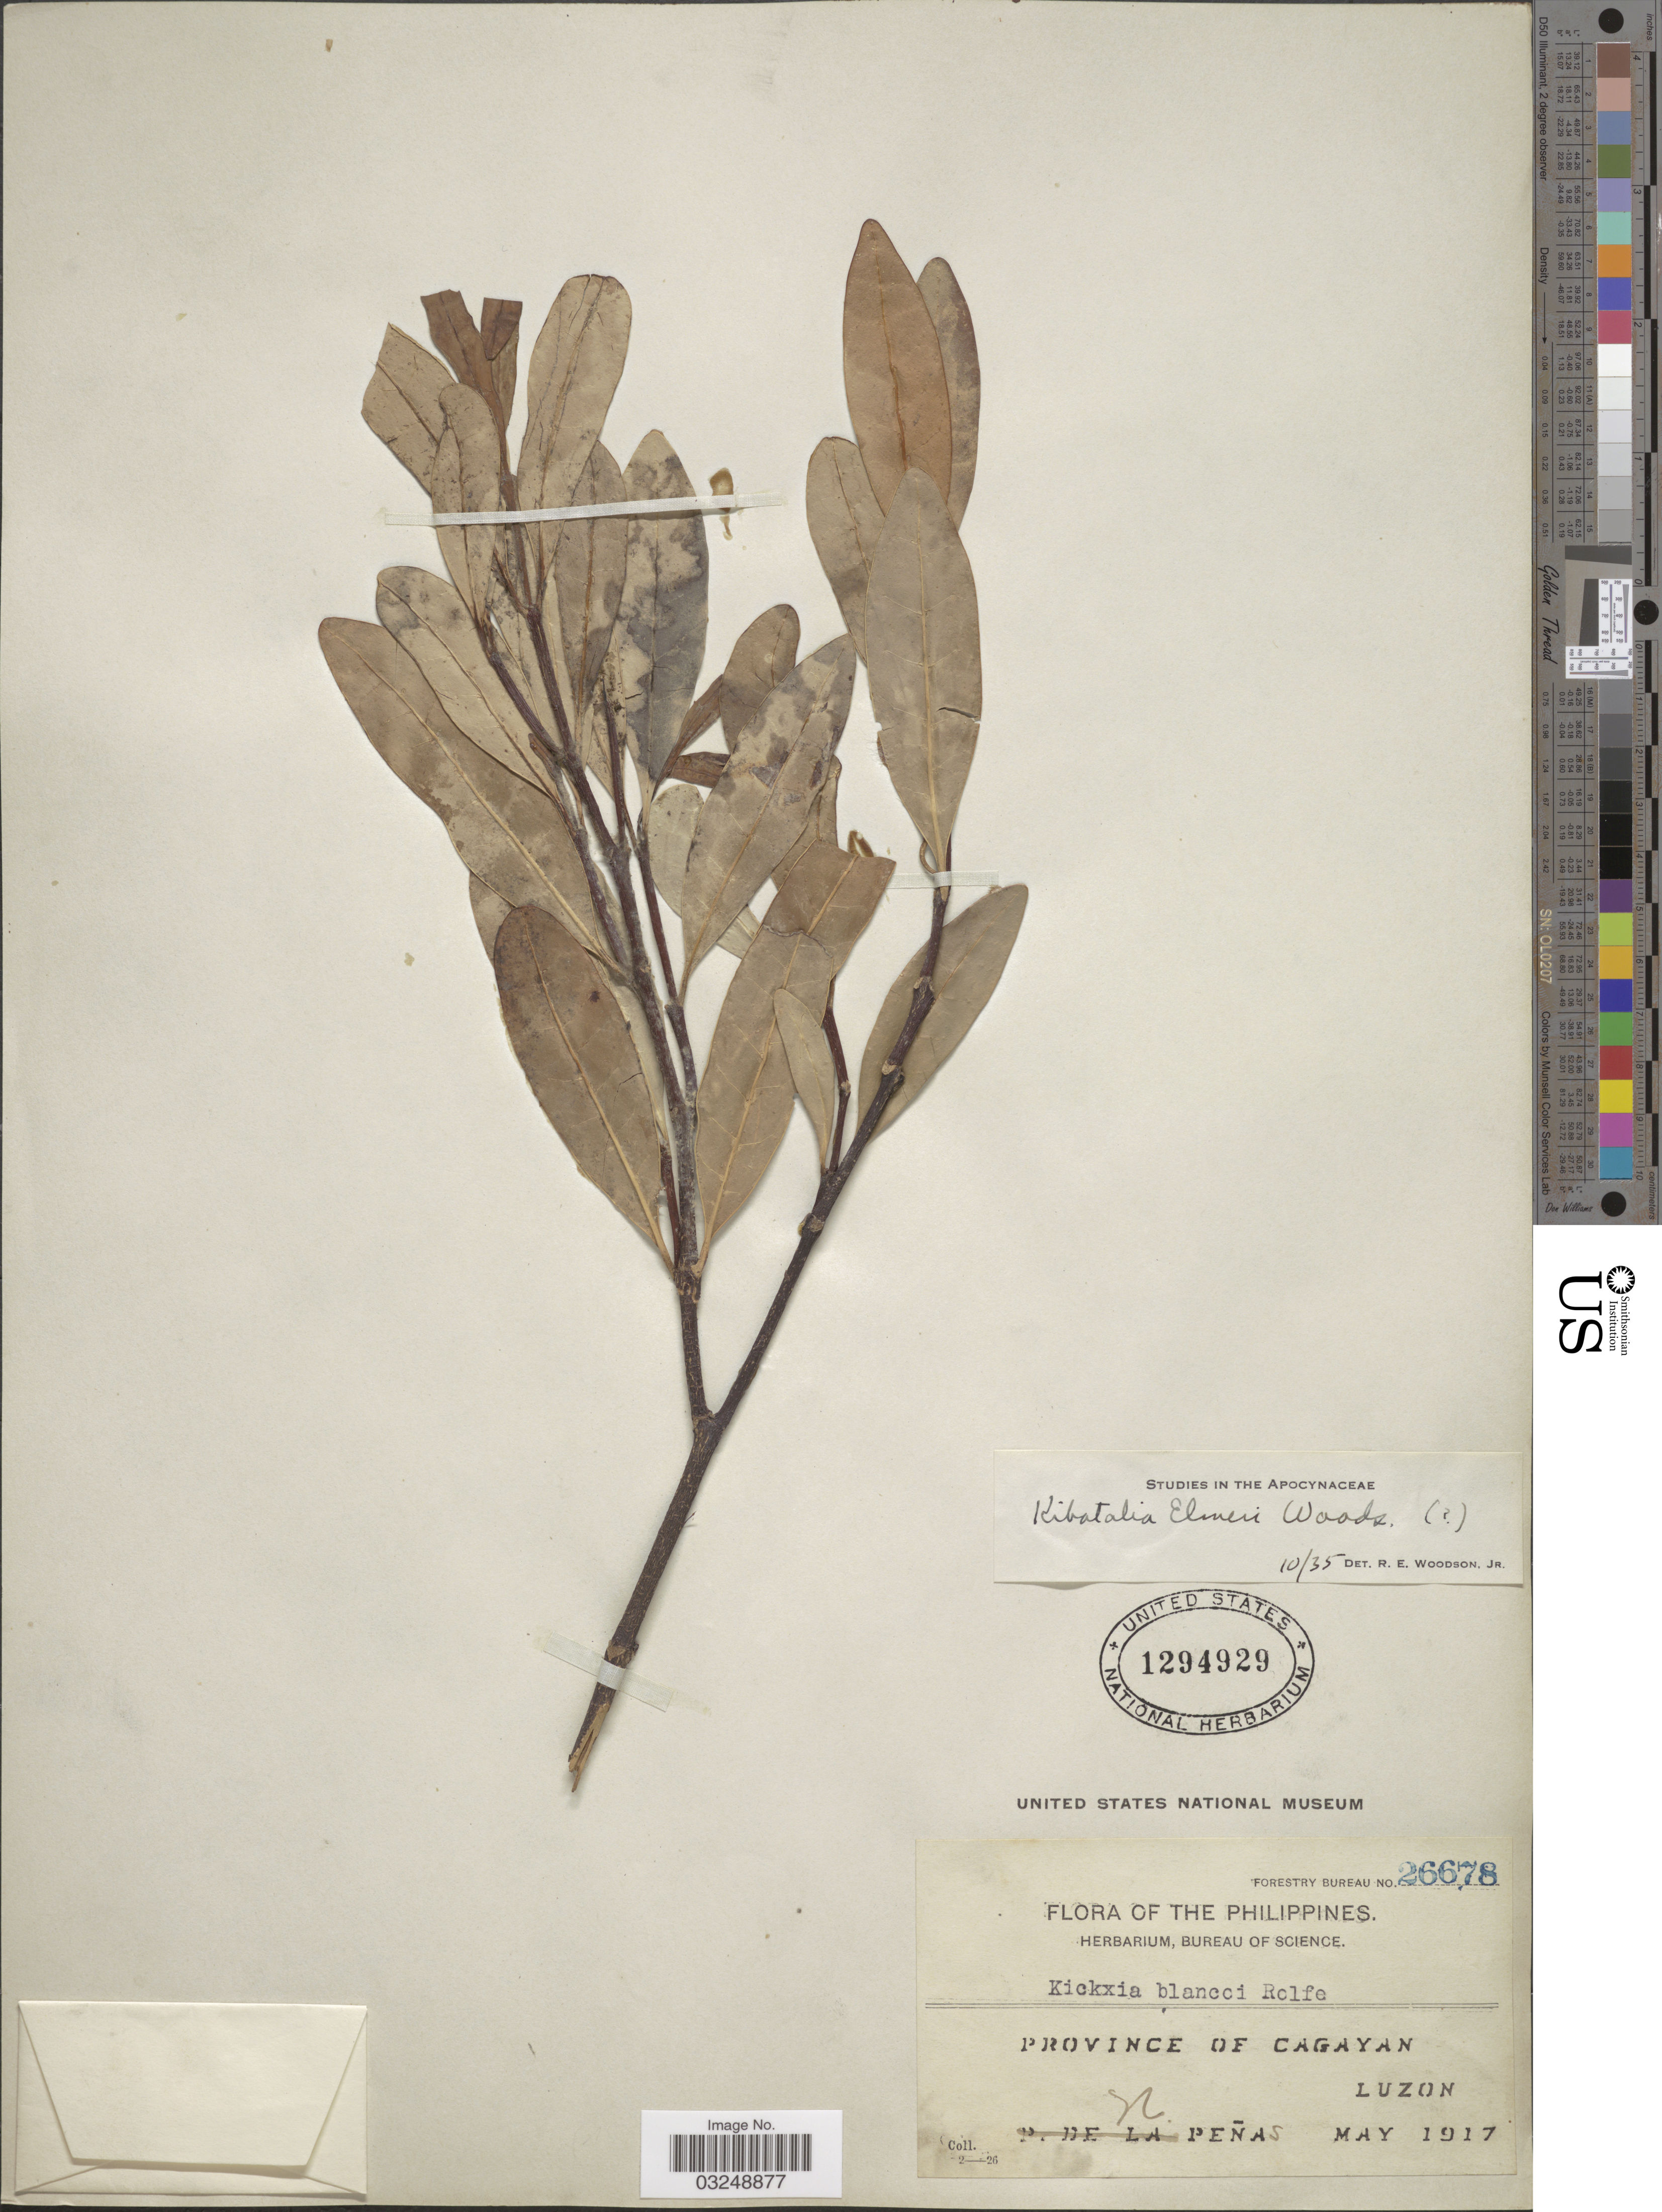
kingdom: Plantae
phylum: Tracheophyta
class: Magnoliopsida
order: Gentianales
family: Apocynaceae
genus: Kibatalia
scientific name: Kibatalia elmeri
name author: Woodson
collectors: N. Penas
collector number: Forestry Bureau 26678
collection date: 1917-05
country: Philippines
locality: Province of Cagayan, Luzon.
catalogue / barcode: US 1294929